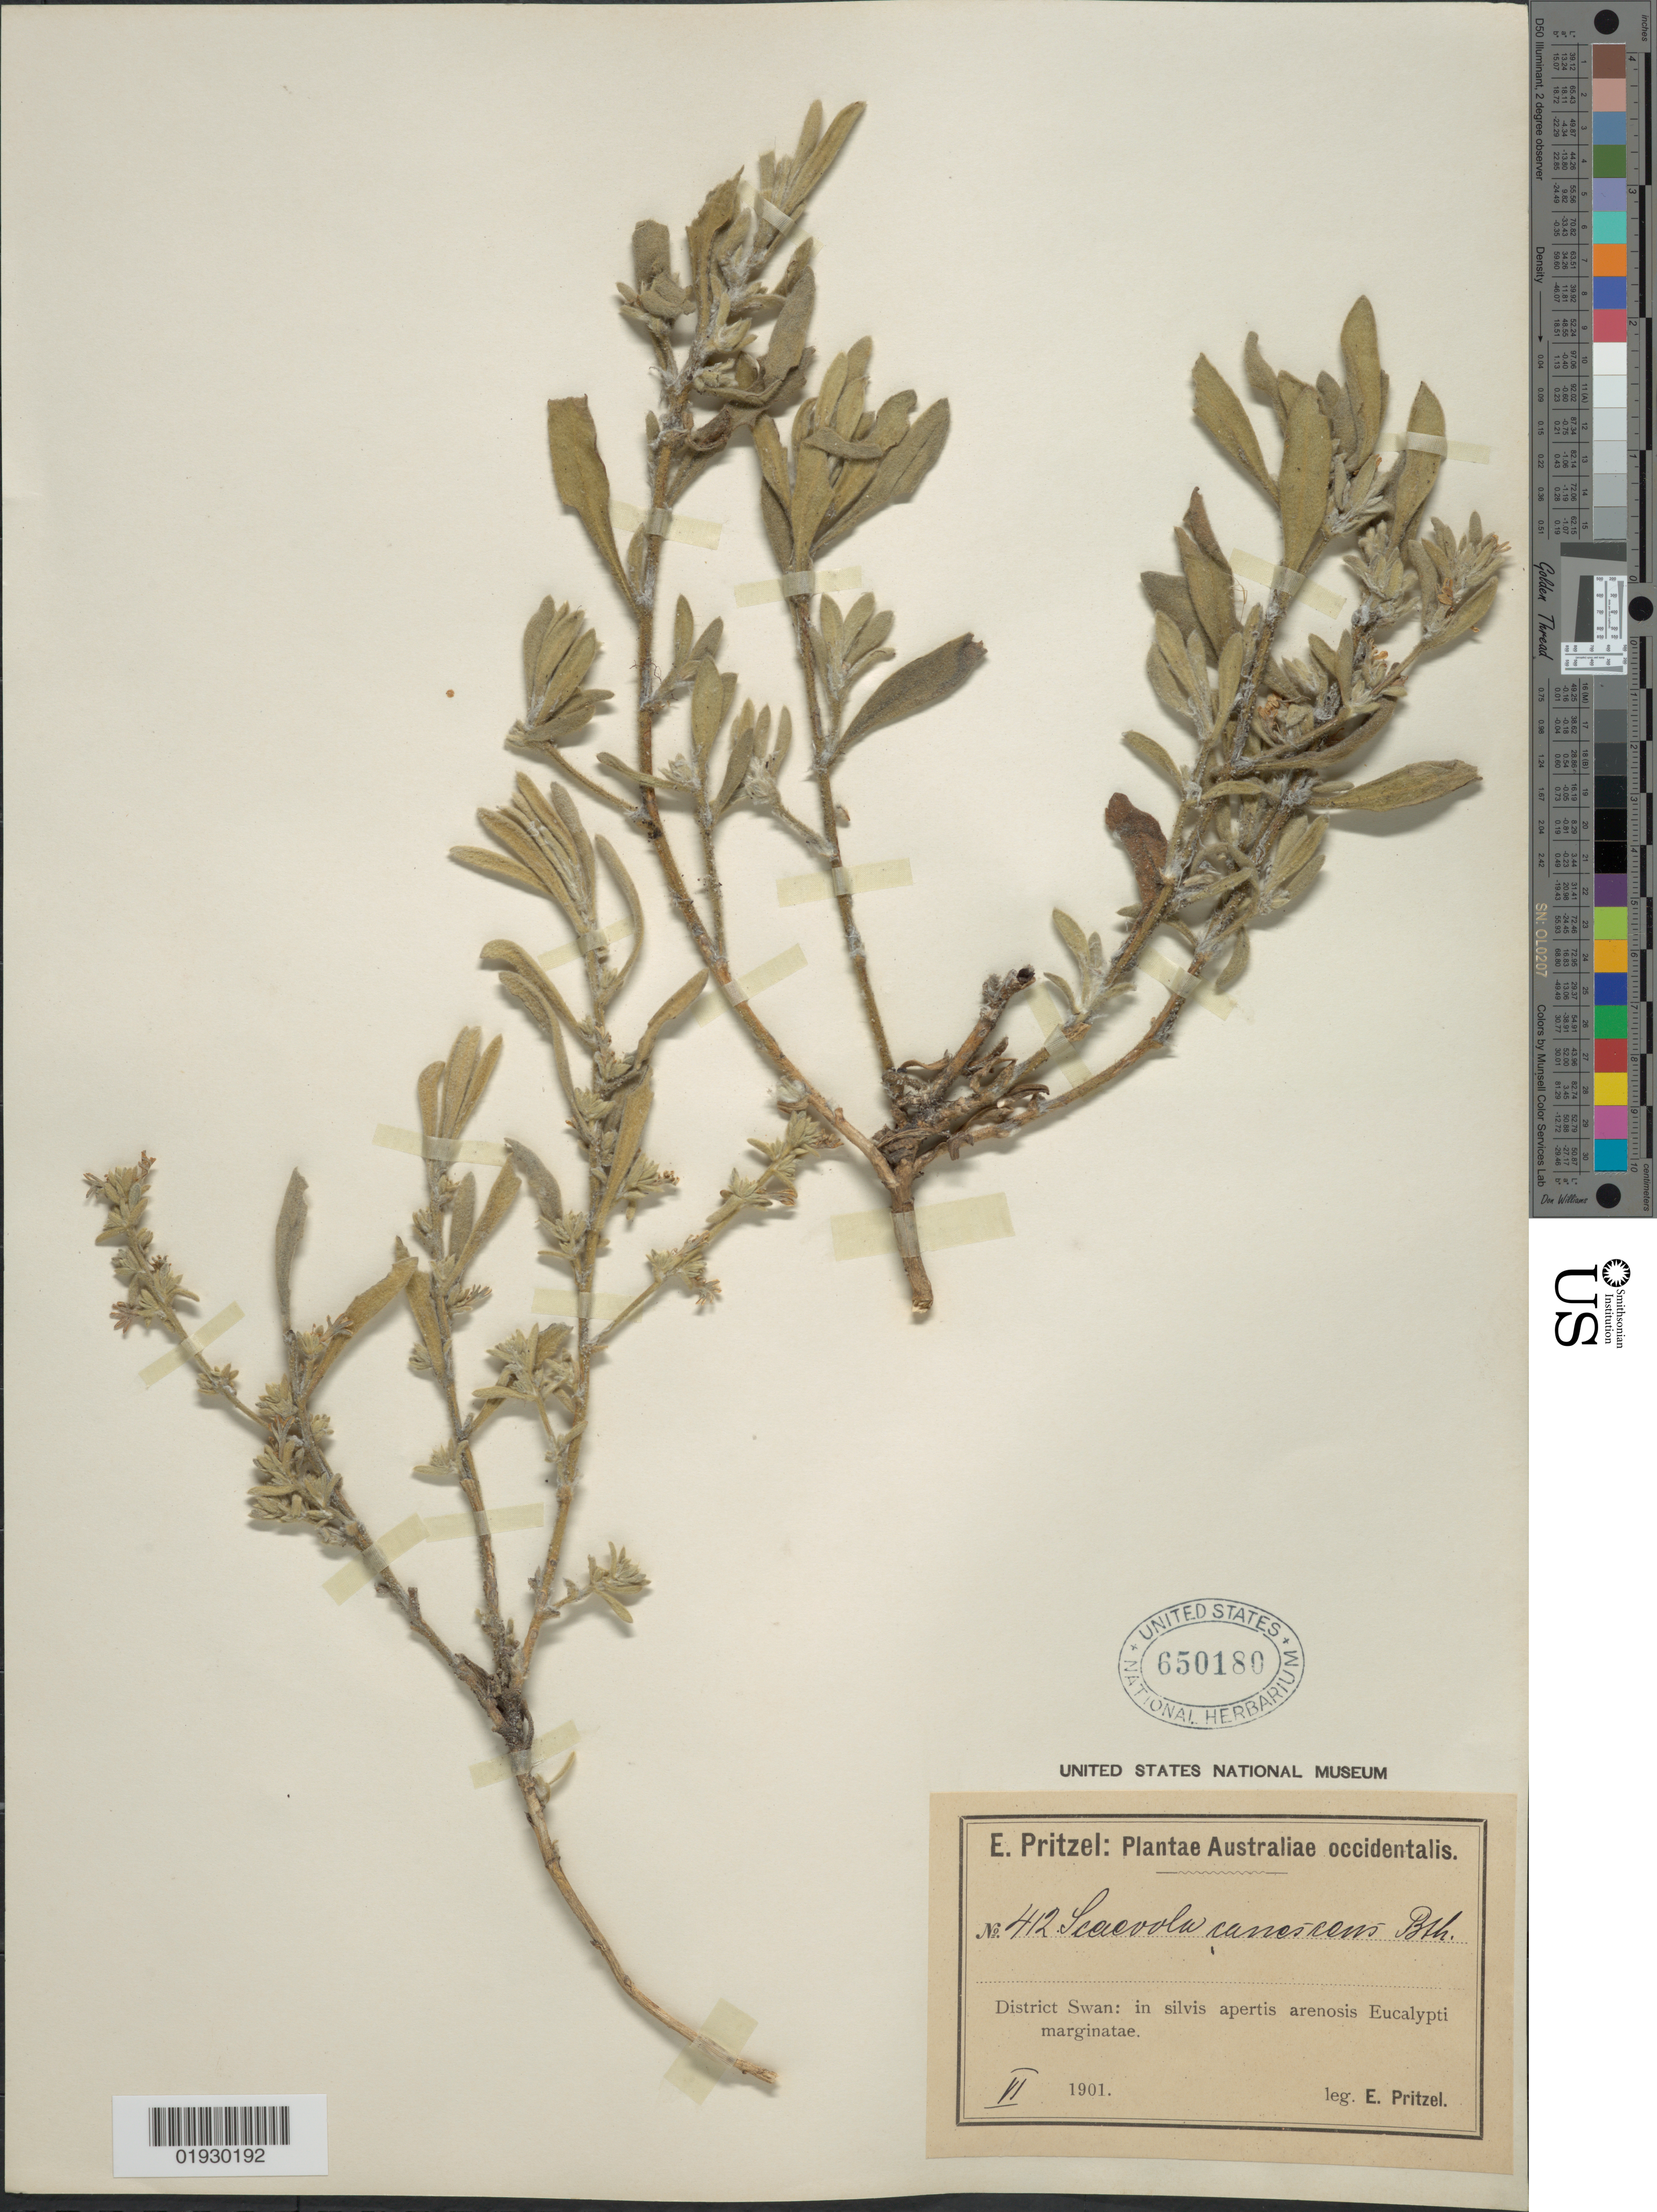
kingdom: Plantae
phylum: Tracheophyta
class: Magnoliopsida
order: Asterales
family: Goodeniaceae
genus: Scaevola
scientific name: Scaevola canescens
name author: Benth.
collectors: E. G. Pritzel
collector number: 412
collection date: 1901-06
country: Australia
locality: Australiae occidentalis. District Swan: in silvis apertis arenosis Eucalypti marginatae.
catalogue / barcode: US 650180